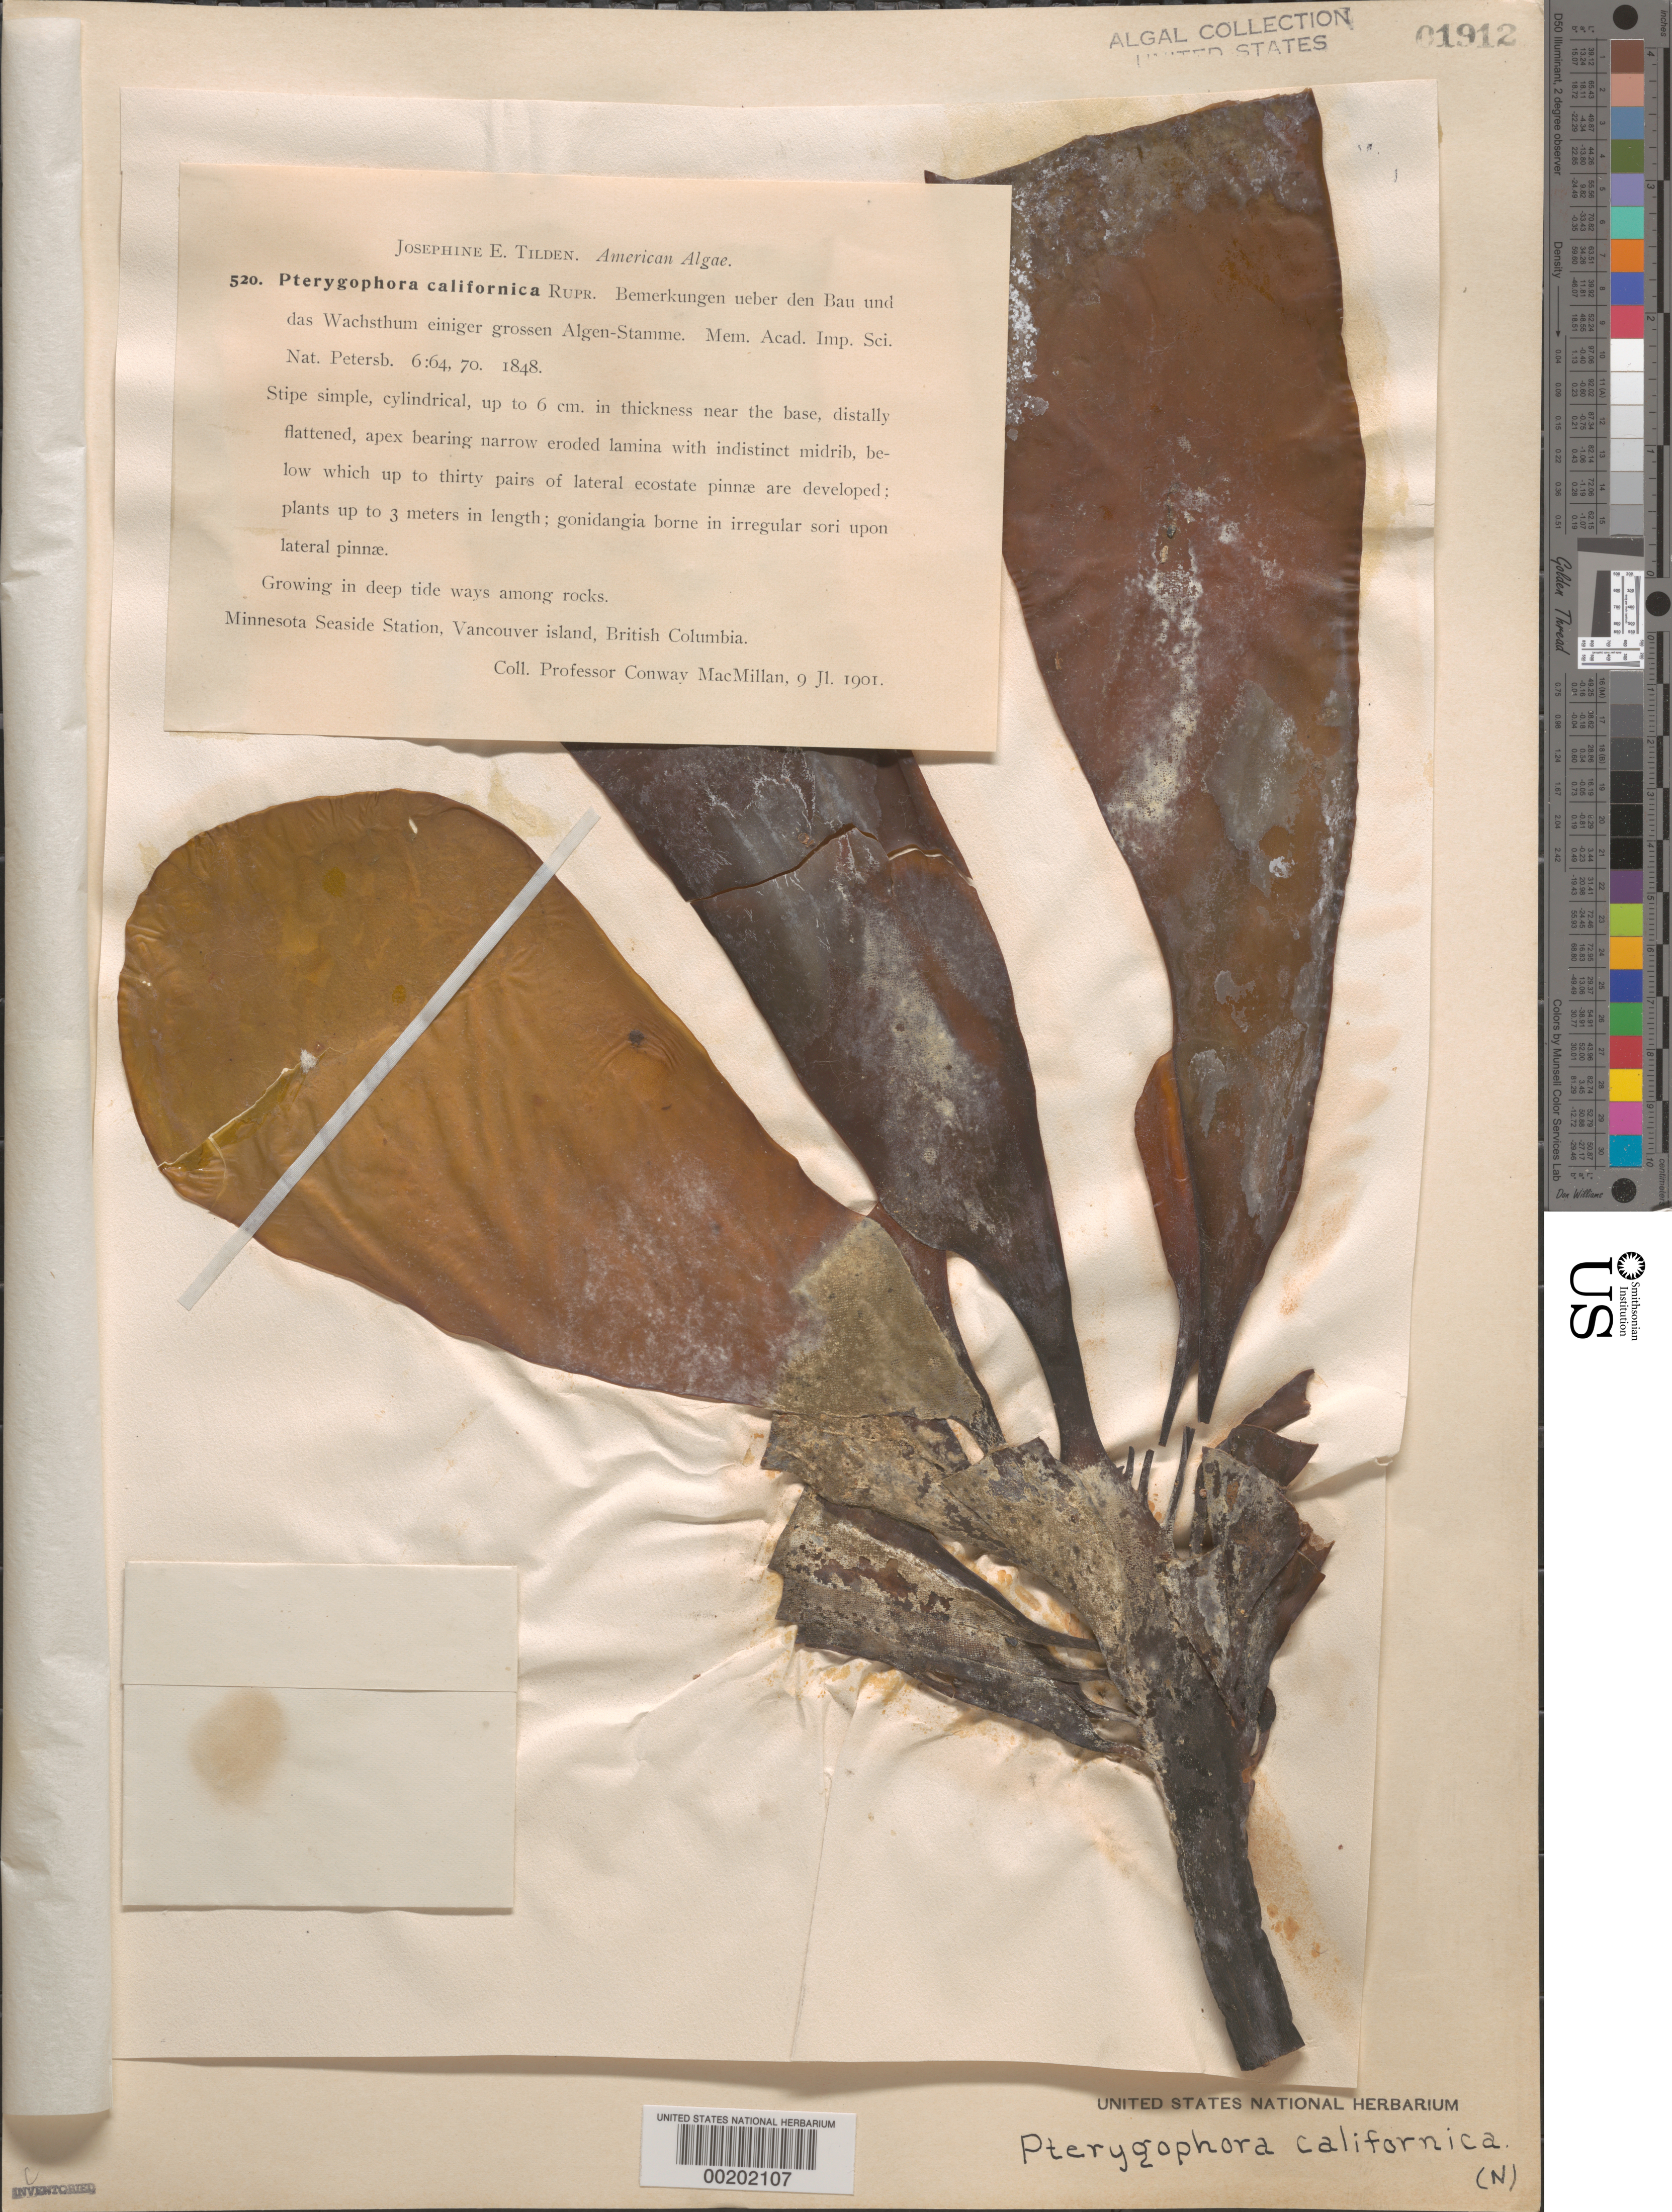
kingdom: Chromista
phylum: Ochrophyta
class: Phaeophyceae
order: Laminariales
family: Alariaceae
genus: Pterygophora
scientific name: Pterygophora californica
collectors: C. MacMillan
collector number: JET 520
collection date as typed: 09 Jul 1901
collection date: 1901-07-09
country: Canada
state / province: British Columbia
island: Vancouver Island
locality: Minnesota Seaside Station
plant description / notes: Tilden, American Algae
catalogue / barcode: US 1912